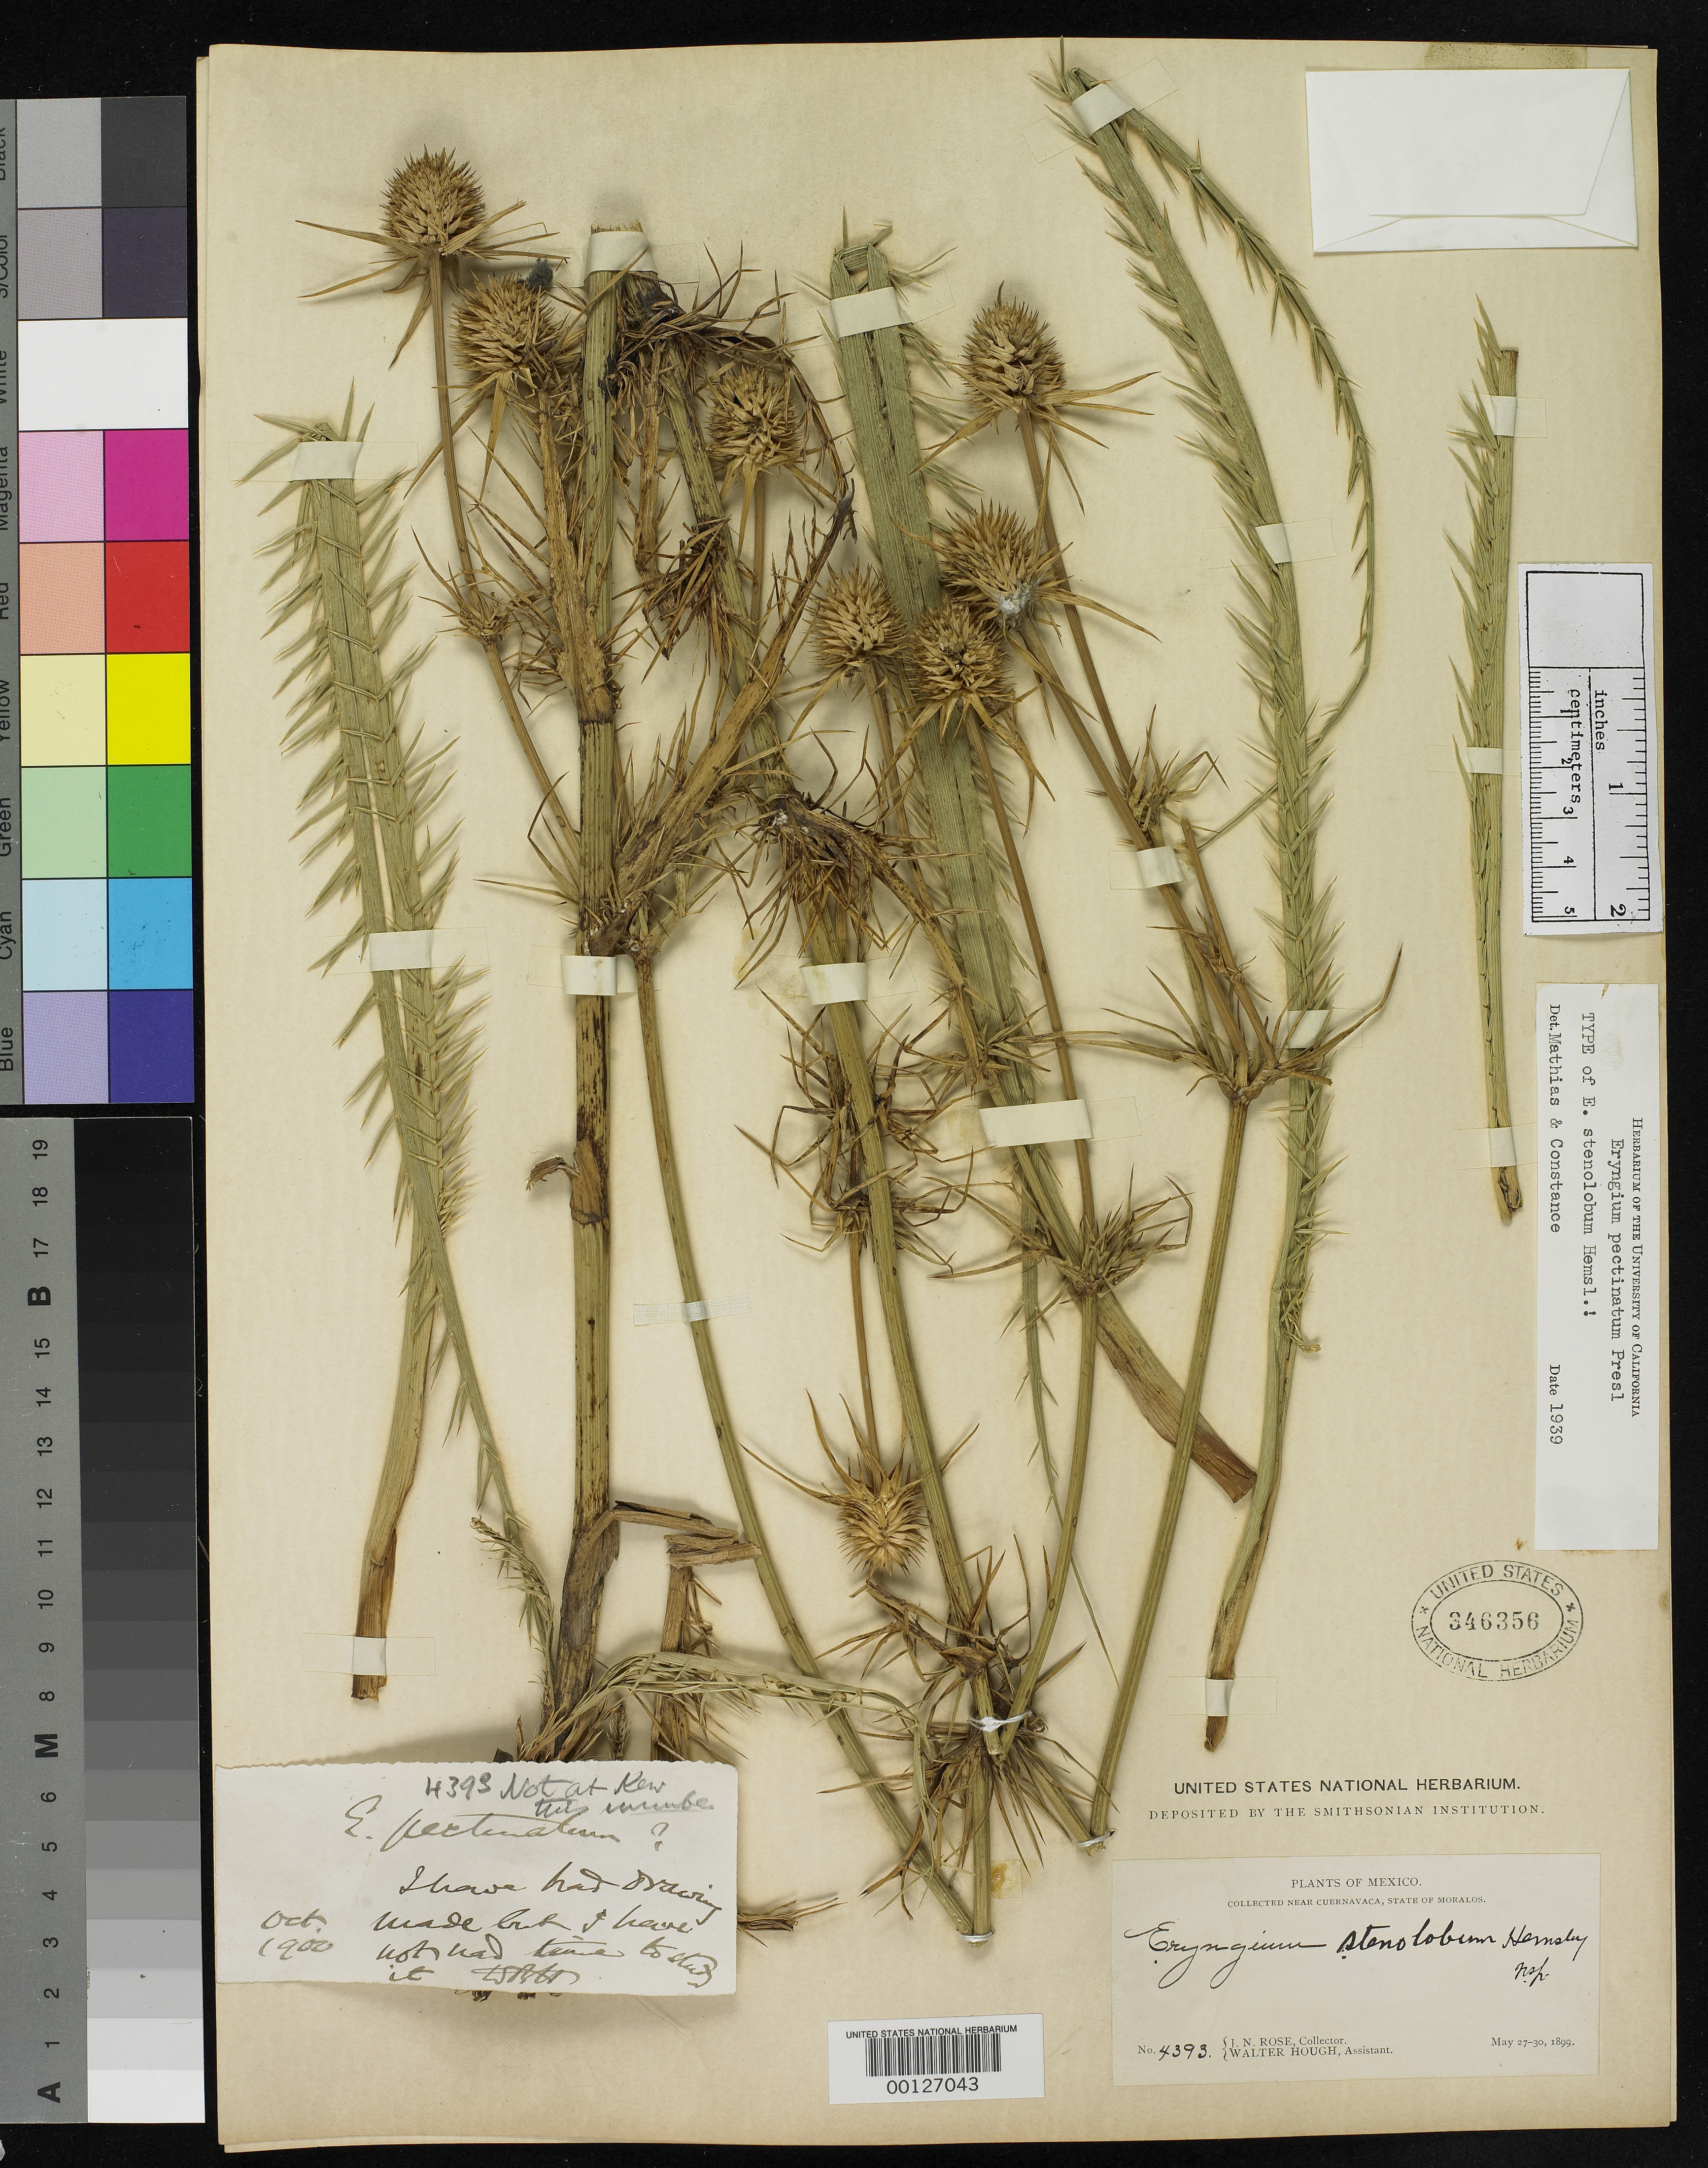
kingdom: Plantae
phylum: Tracheophyta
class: Magnoliopsida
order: Apiales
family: Apiaceae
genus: Eryngium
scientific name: Eryngium stenolobum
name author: Hemsl. in Hook. f.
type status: Holotype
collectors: J. N. Rose & W. Hough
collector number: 4393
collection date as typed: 27 May 1899 to 30 May 1899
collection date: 1899-05-27/1899-05-30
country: Mexico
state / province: Morelos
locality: Near Cuernavacea.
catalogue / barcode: US 346356